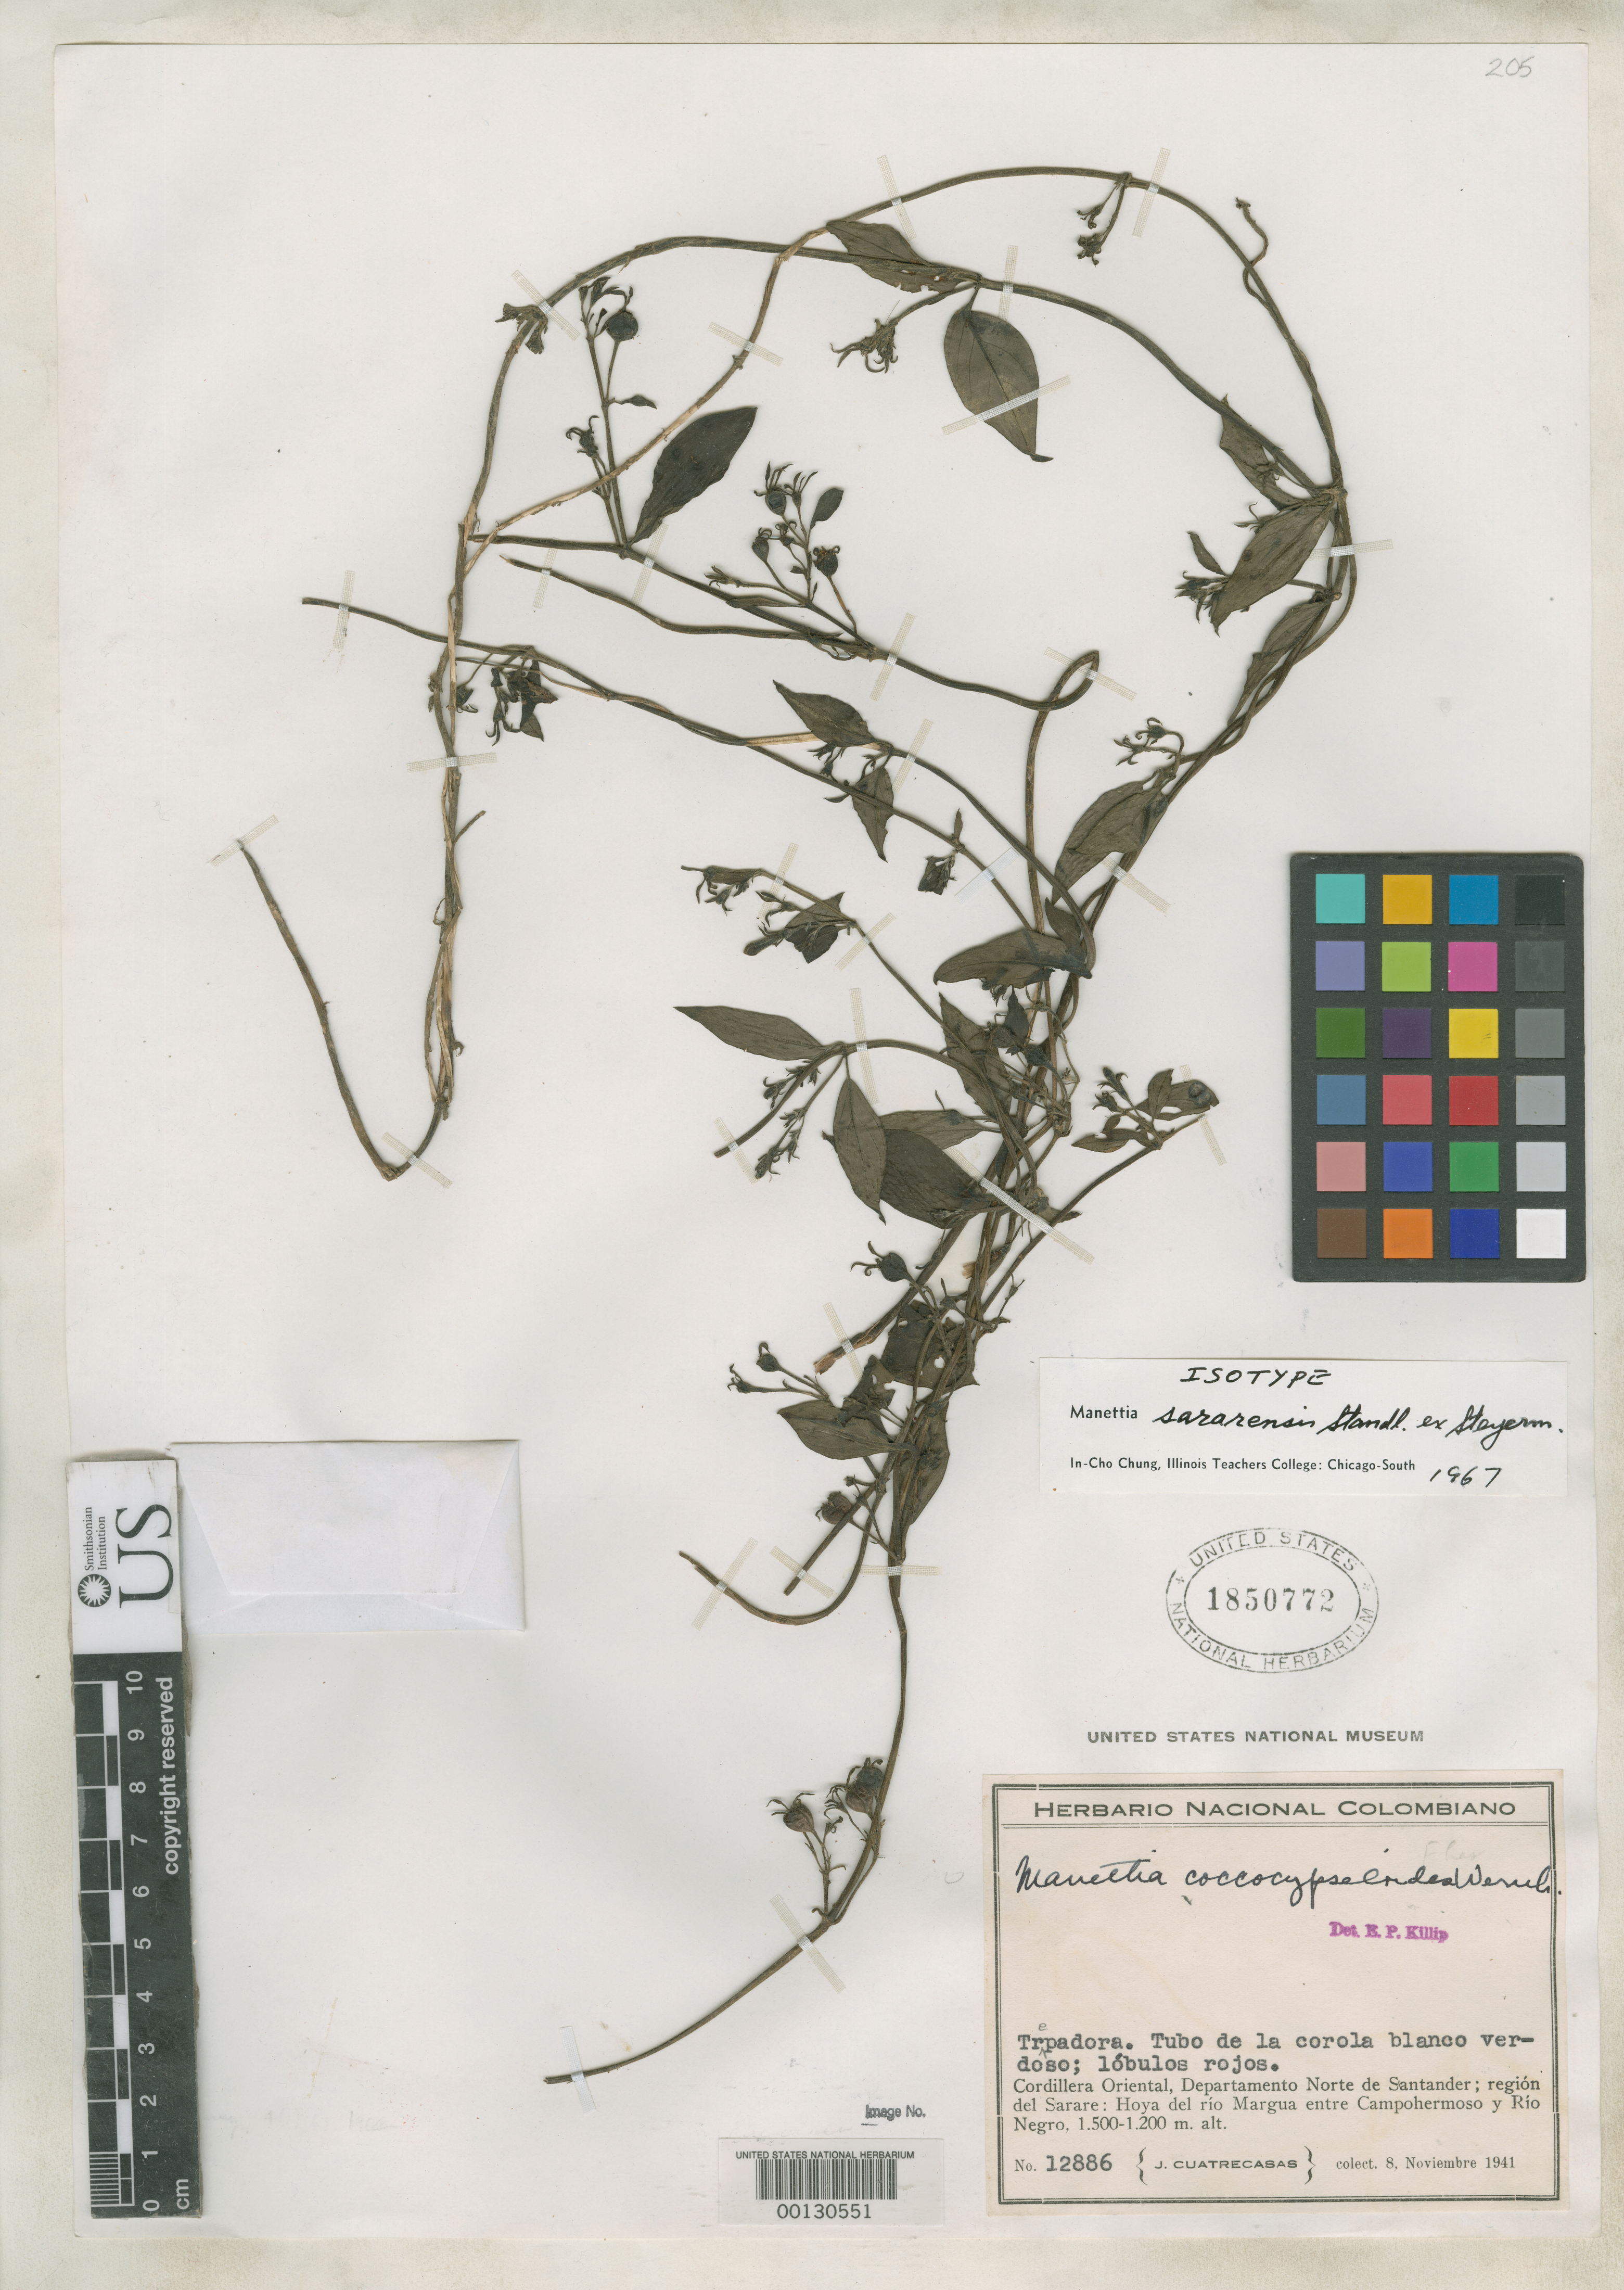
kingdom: Plantae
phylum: Tracheophyta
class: Magnoliopsida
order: Gentianales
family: Rubiaceae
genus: Manettia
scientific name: Manettia sararensis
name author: Standl. ex Steyerm.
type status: Isotype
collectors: J. Cuatrecasas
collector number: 12886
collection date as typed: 08 Nov 1941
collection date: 1941-11-08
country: Colombia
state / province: Norte de Santander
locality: Sarare.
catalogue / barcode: US 1850772